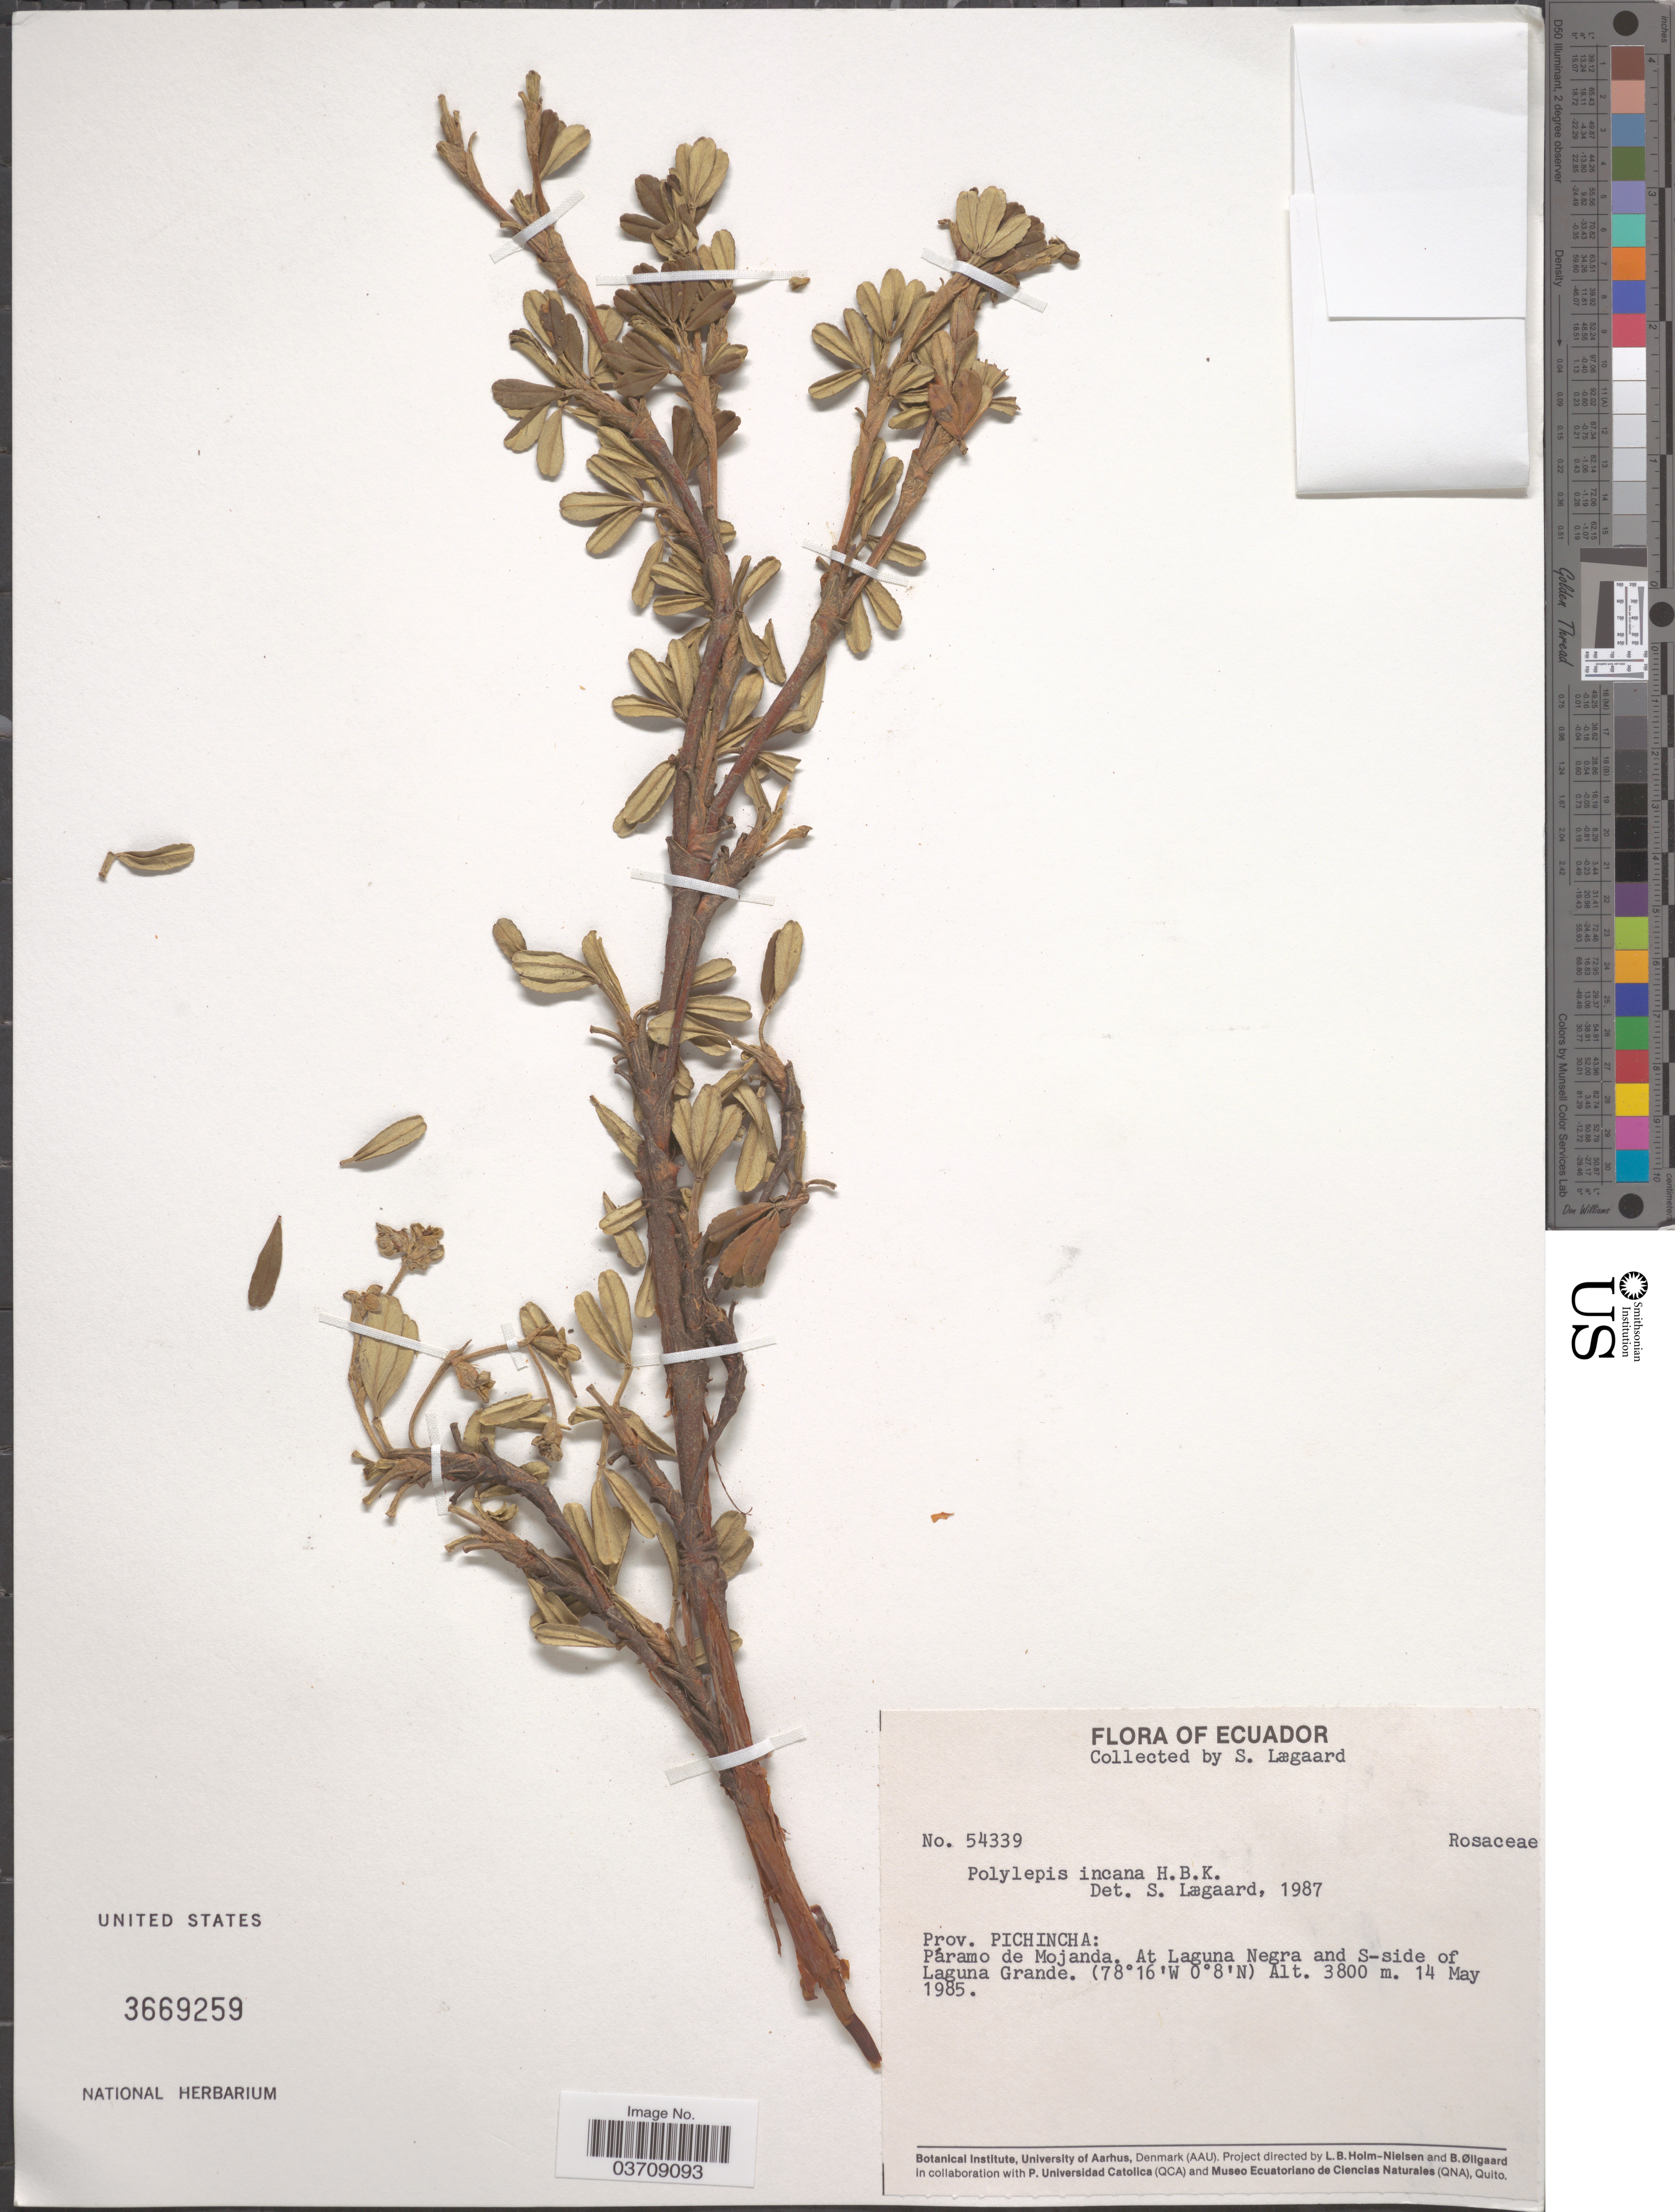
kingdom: Plantae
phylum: Tracheophyta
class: Magnoliopsida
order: Rosales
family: Rosaceae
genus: Polylepis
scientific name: Polylepis incana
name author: Kunth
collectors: S. Lægaard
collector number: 54339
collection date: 1985-05-14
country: Ecuador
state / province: Pichincha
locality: Páramo de Mojanda. At Laguna Negra and S-side of Laguna Grande.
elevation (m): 3800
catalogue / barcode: US 3669259